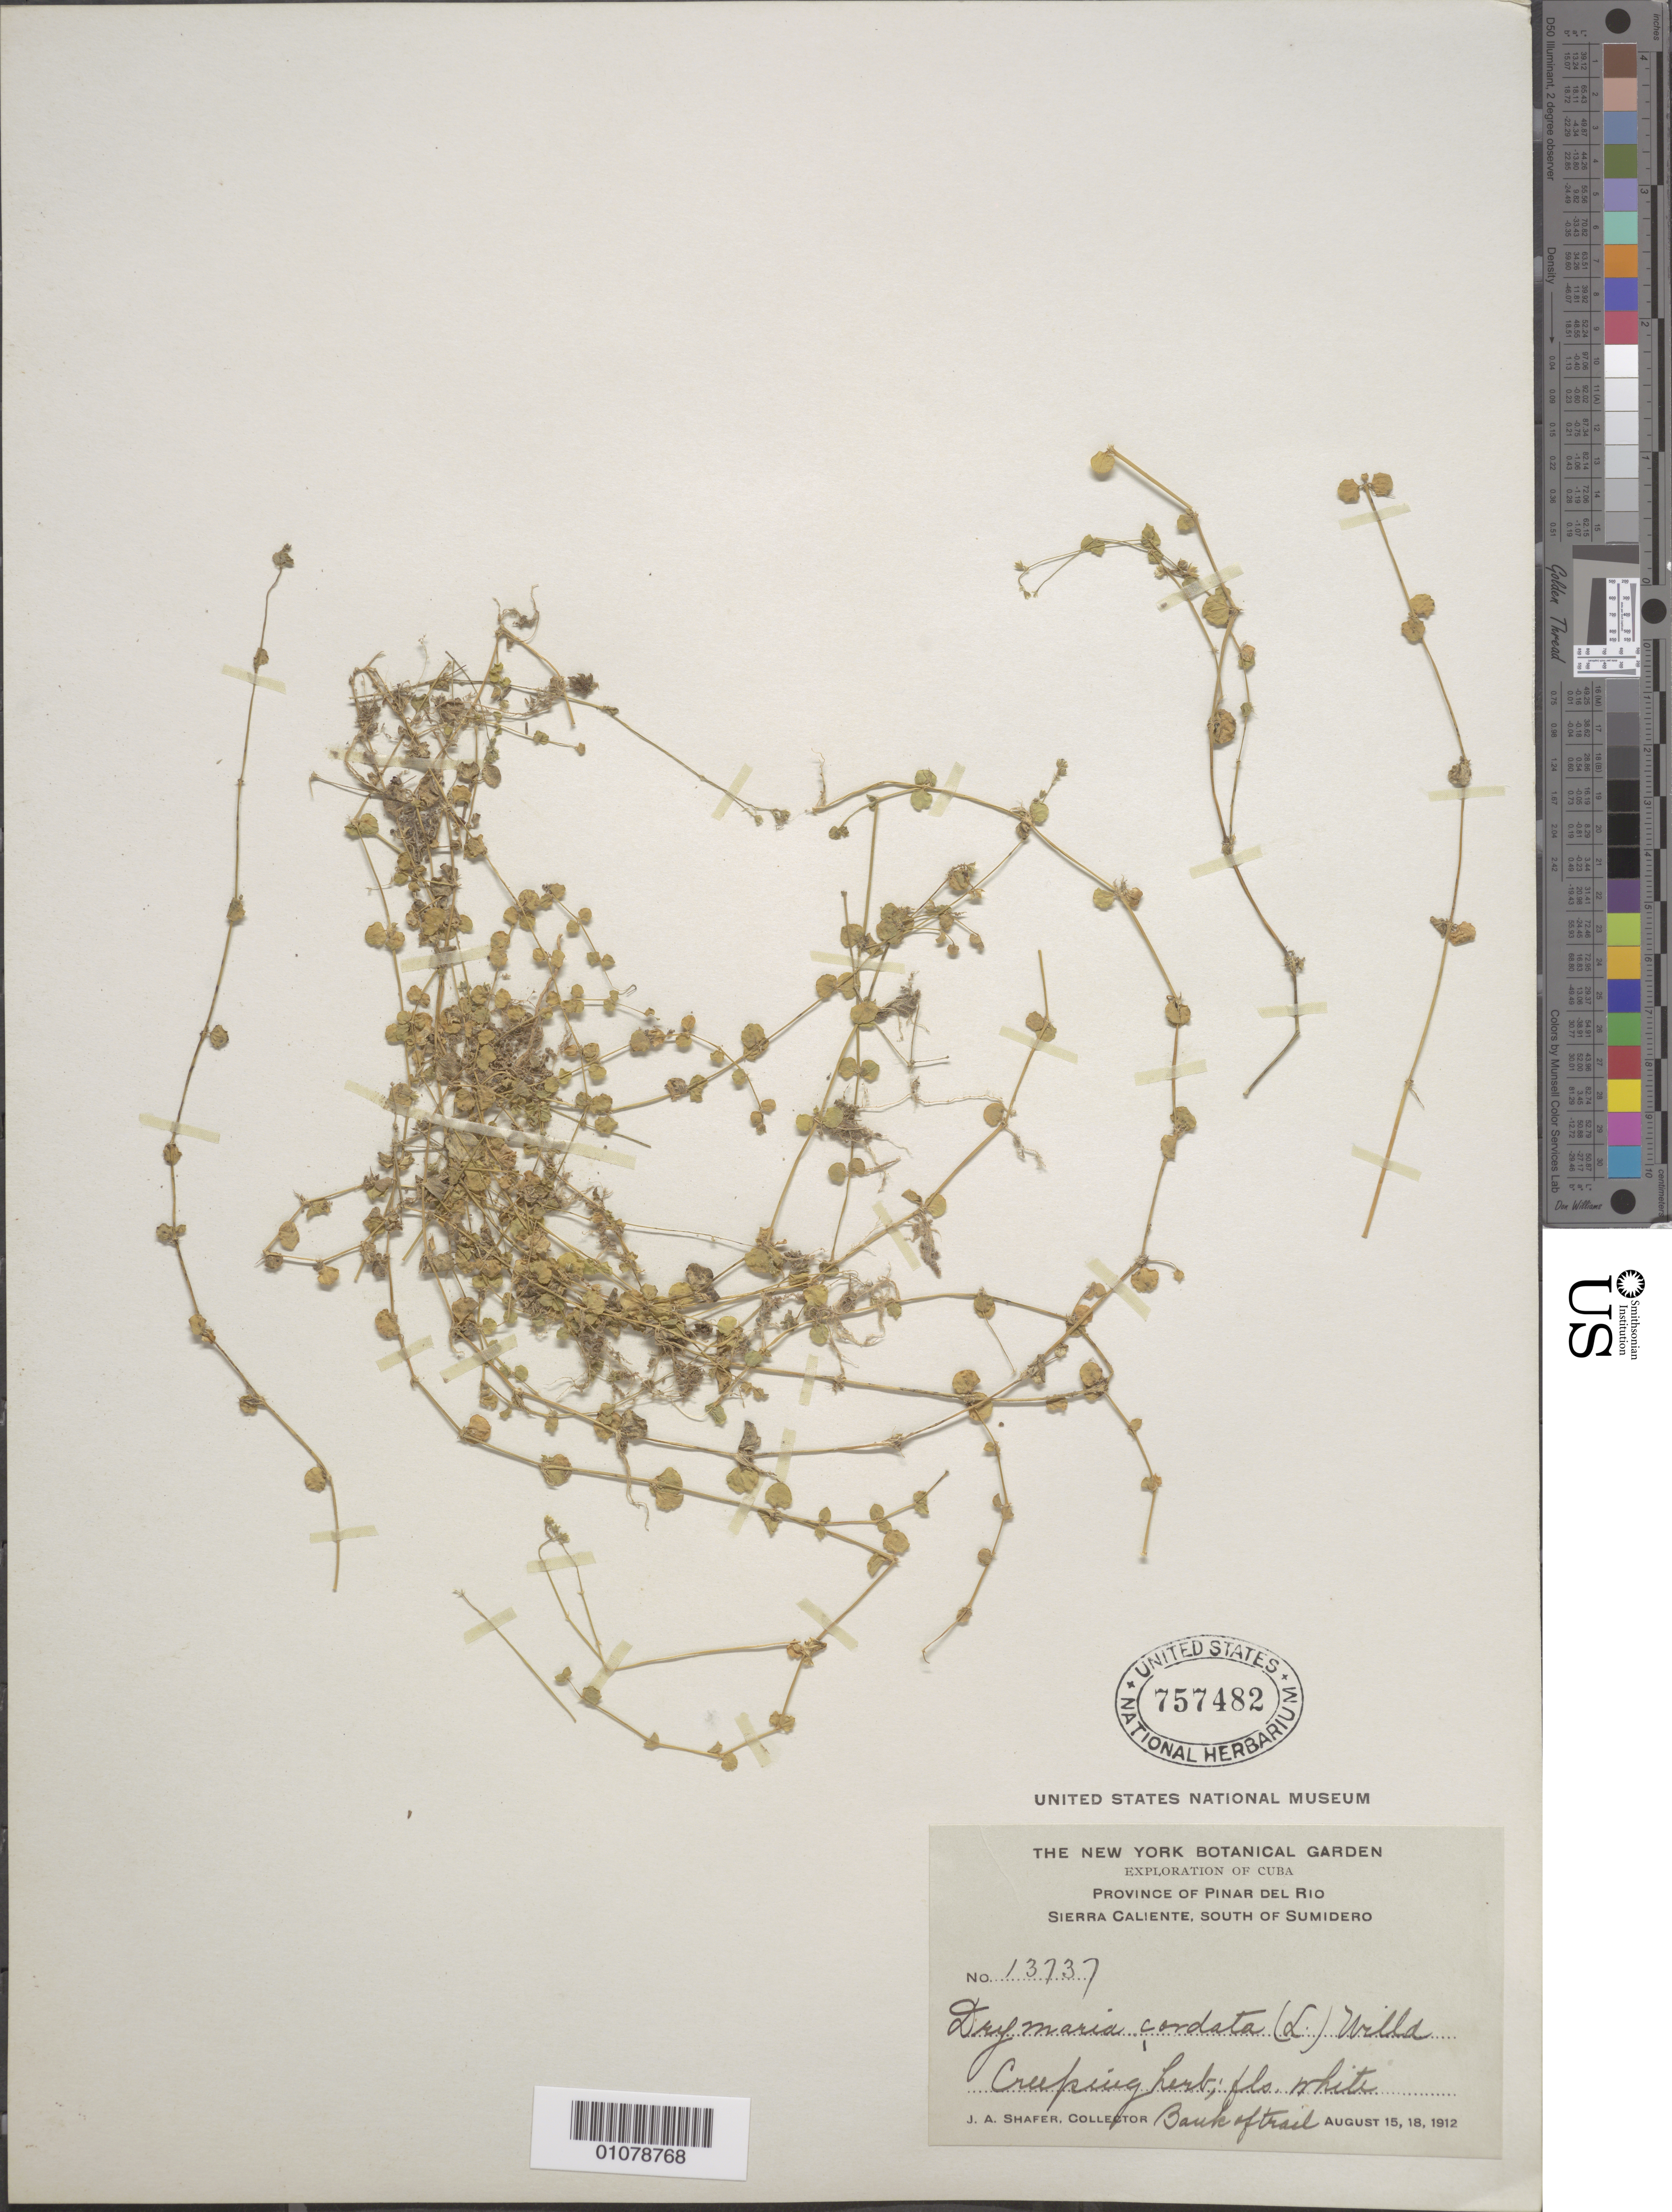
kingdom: Plantae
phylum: Tracheophyta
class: Magnoliopsida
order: Caryophyllales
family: Caryophyllaceae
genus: Drymaria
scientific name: Drymaria cordata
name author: (L.) Willd. ex Schult.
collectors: J. A. Shafer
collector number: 13737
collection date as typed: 15 Aug 1912 to 18 Aug 1912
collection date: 1912-08-15/1912-08-18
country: Cuba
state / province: Pinar del Rio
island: Cuba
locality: Province of Pinar del Rio, Sierra caliente, S of Sumidero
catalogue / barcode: US 757482